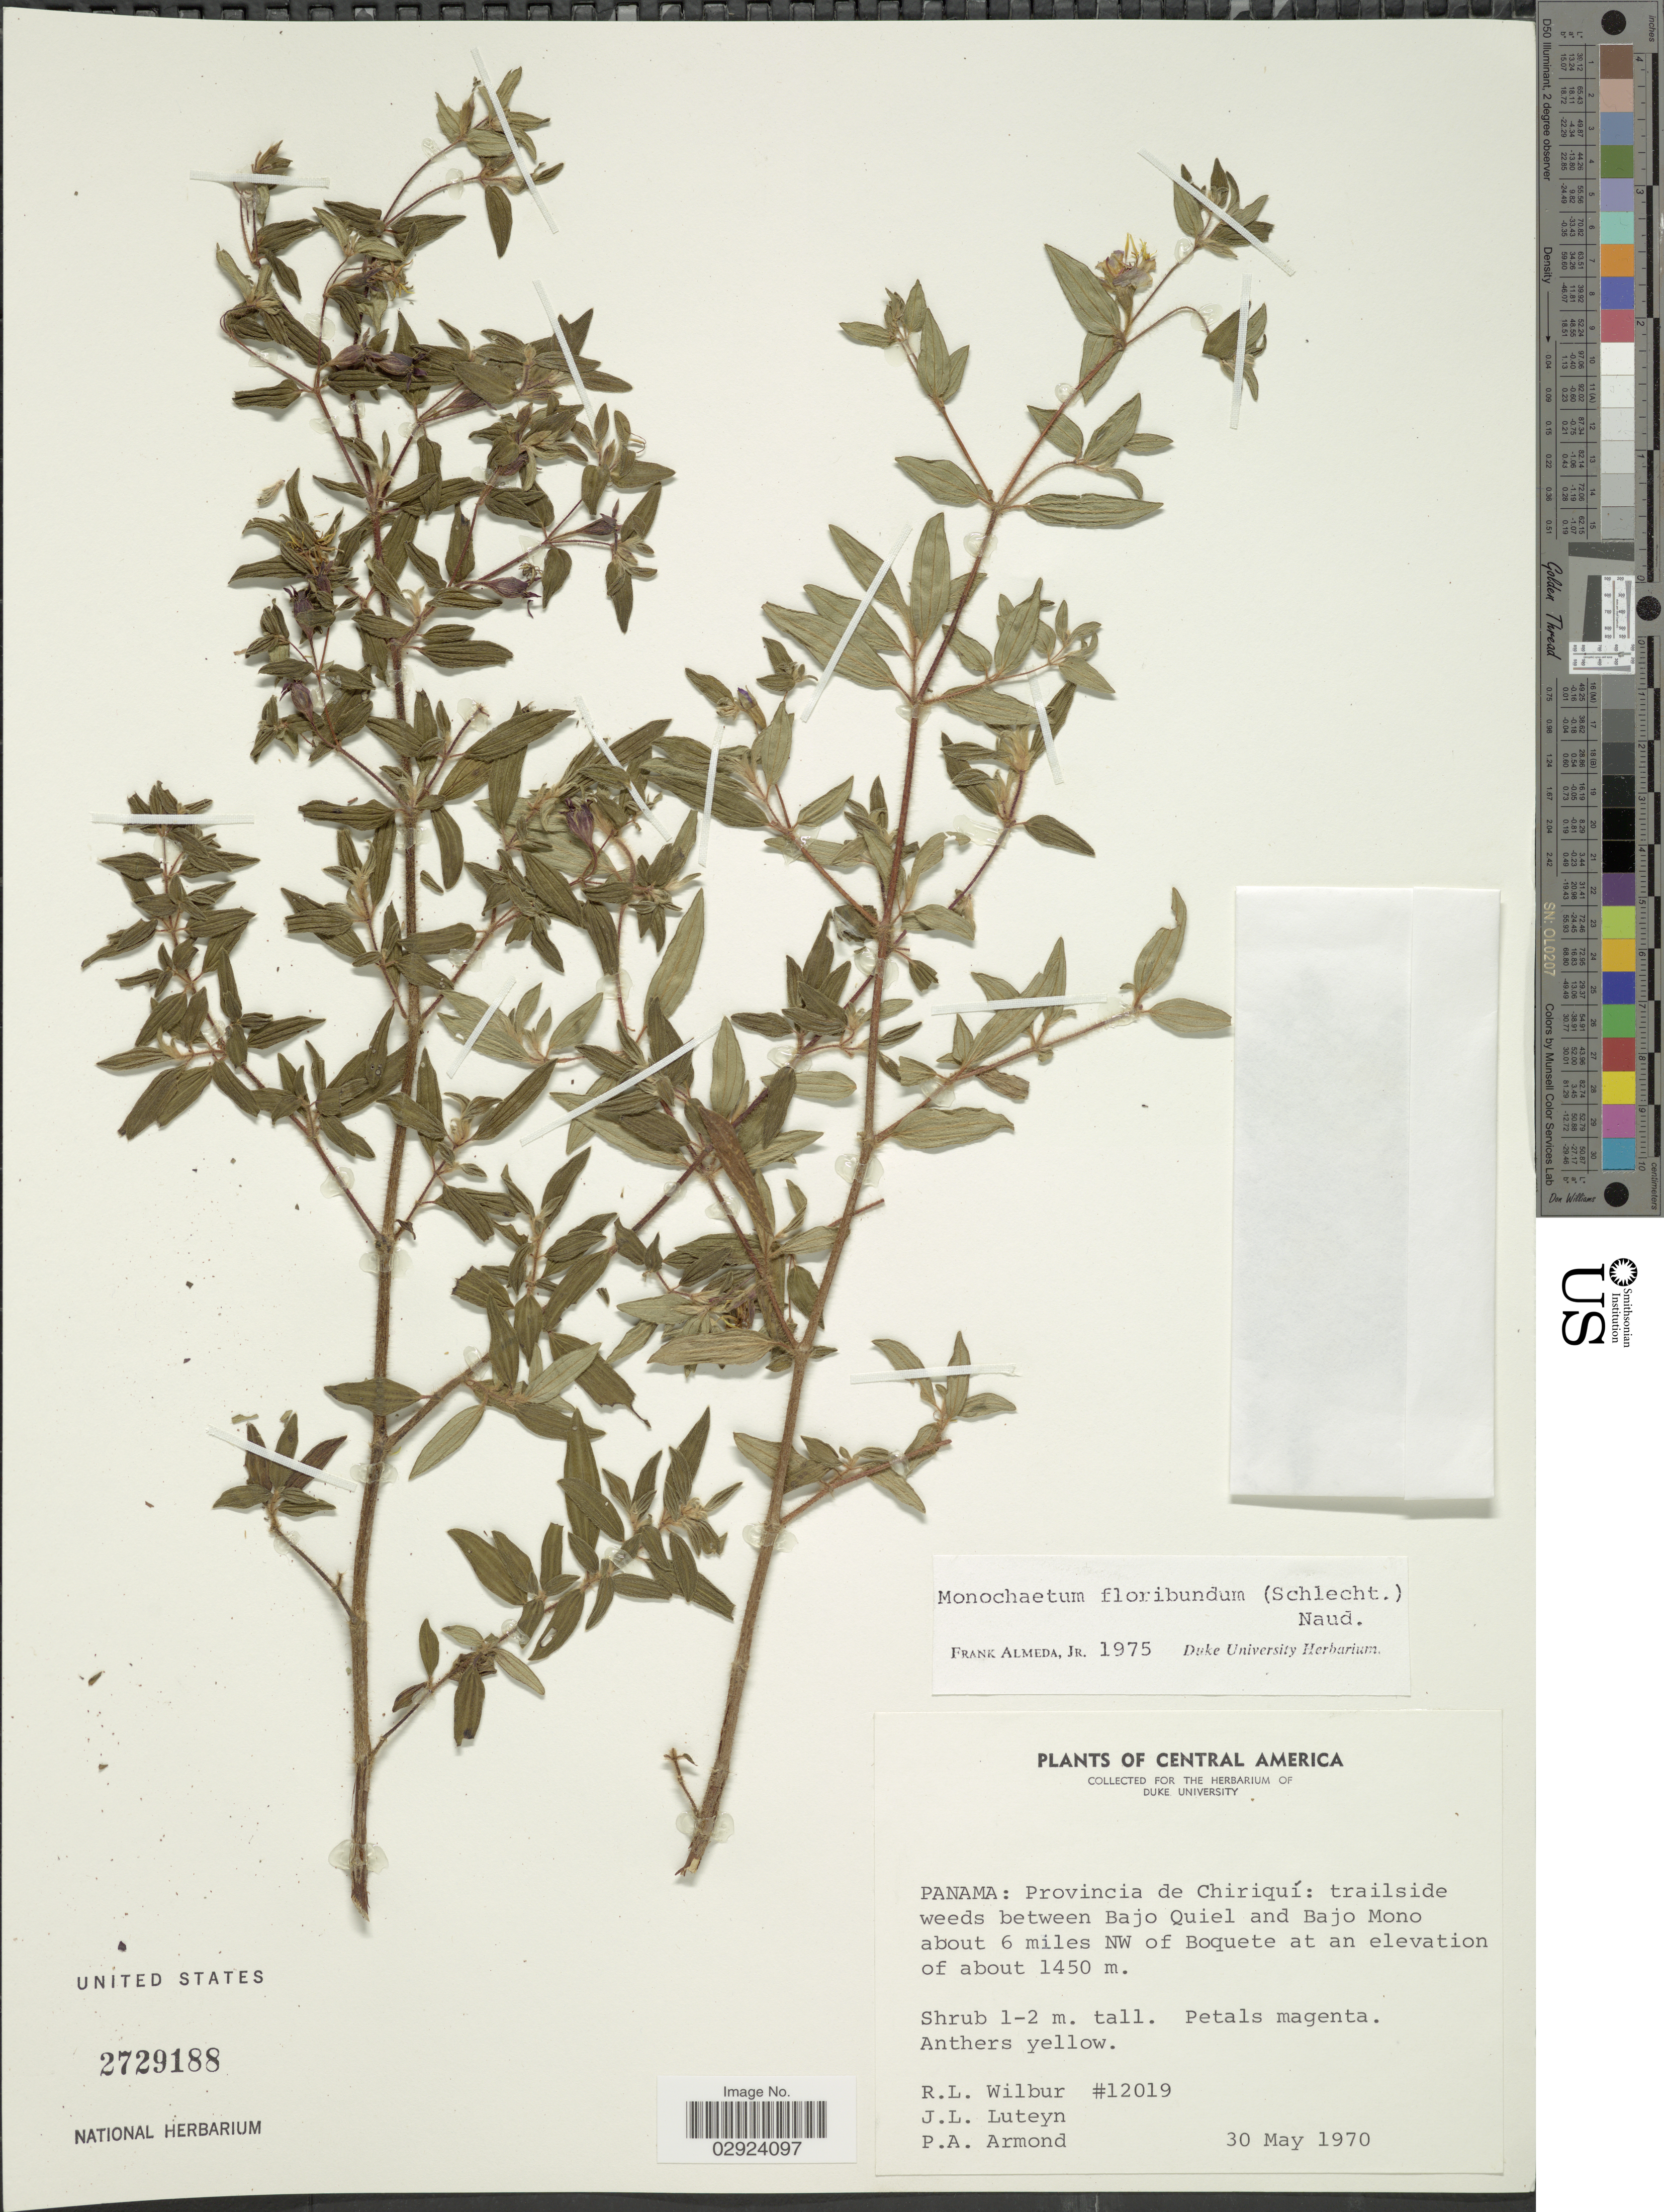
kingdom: Plantae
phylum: Tracheophyta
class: Magnoliopsida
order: Myrtales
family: Melastomataceae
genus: Monochaetum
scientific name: Monochaetum floribundum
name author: (Schltdl.) Naudin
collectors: R. L. Wilbur, J. Luteyn & P. Armond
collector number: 12019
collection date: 1970-05-30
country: Panama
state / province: Chiriqui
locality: Provincia de Chiriquí: trailside weeds between Bajo Quiel and Bajo Mono about 6 mioles NW of Boquete.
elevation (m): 1450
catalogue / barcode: US 2729188